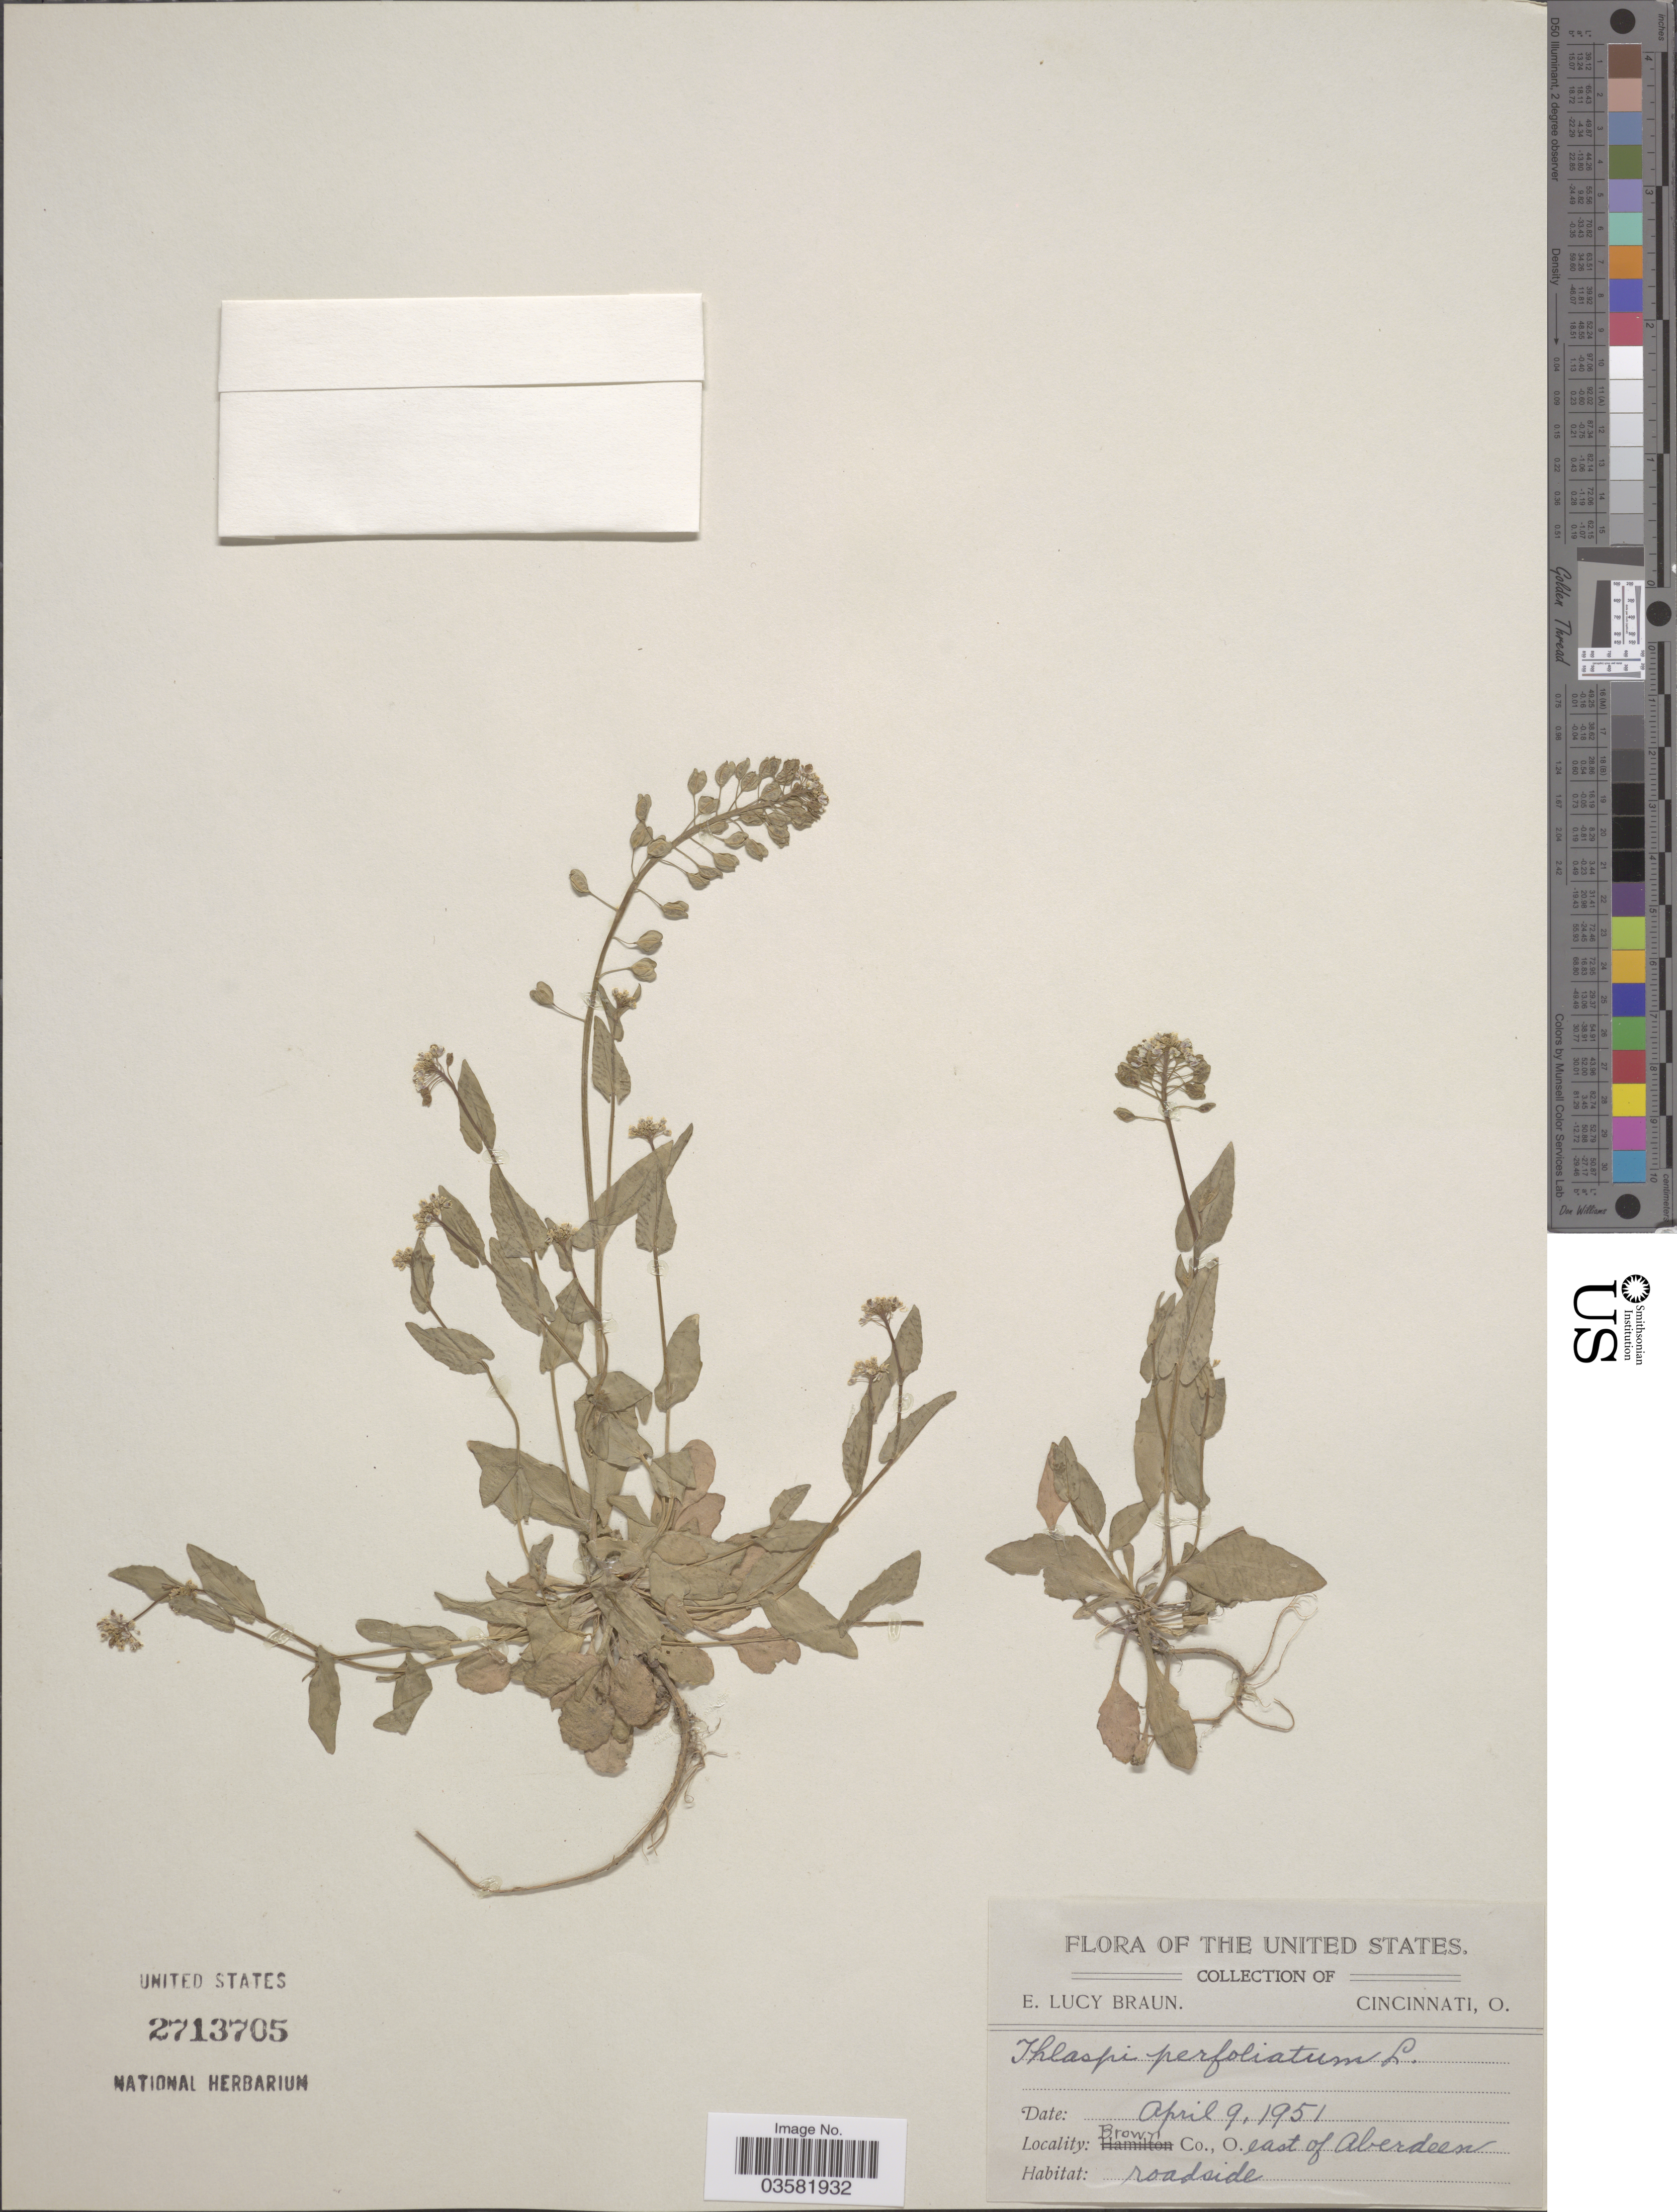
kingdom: Plantae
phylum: Tracheophyta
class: Magnoliopsida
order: Brassicales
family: Brassicaceae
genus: Thlaspi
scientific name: Thlaspi perfoliatum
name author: L.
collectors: E. L. Braun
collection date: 1951-04-09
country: United States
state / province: Ohio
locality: Brown Co., east of Aberdeen.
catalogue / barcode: US 2713705